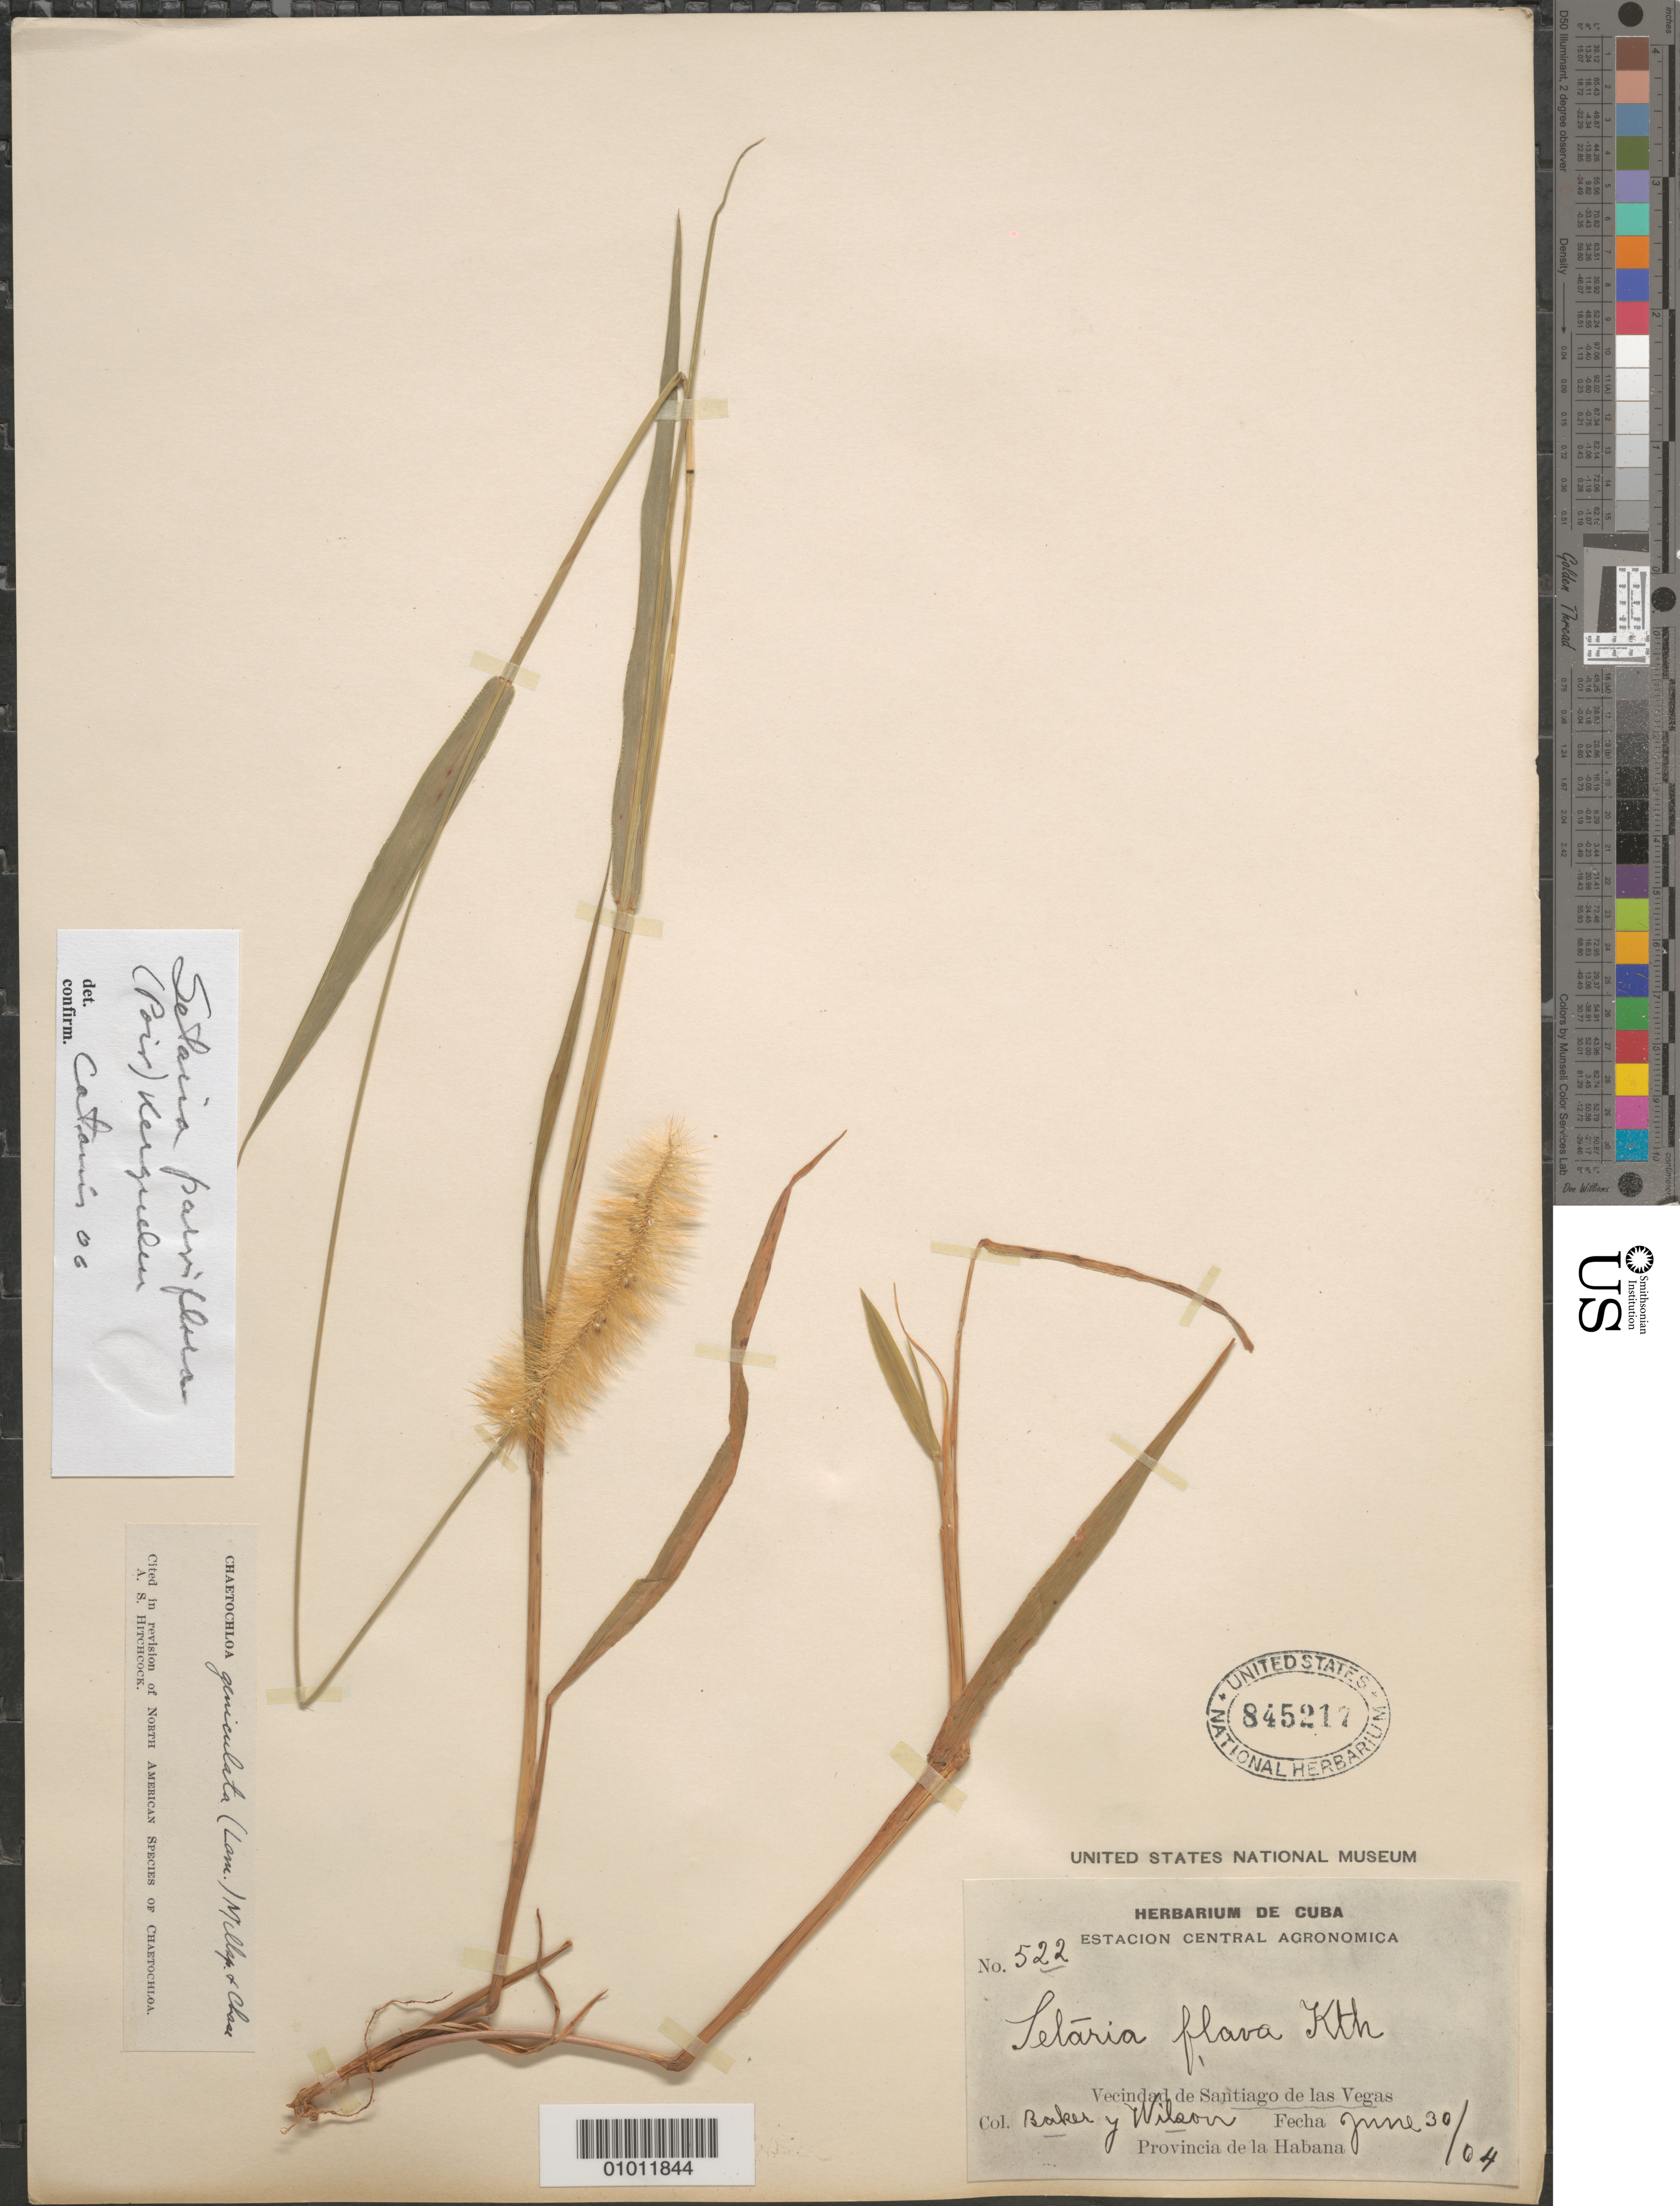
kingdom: Plantae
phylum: Tracheophyta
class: Liliopsida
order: Poales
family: Poaceae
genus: Setaria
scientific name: Setaria parviflora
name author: (Poir.) Kerguélen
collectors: C. F. Baker & -- Wilson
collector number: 522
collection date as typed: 30 Jun 1904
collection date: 1904-06-30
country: Cuba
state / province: La Habana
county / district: Municipio Boyeros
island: Cuba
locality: Santiago de las Vegas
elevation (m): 97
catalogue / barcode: US 845217